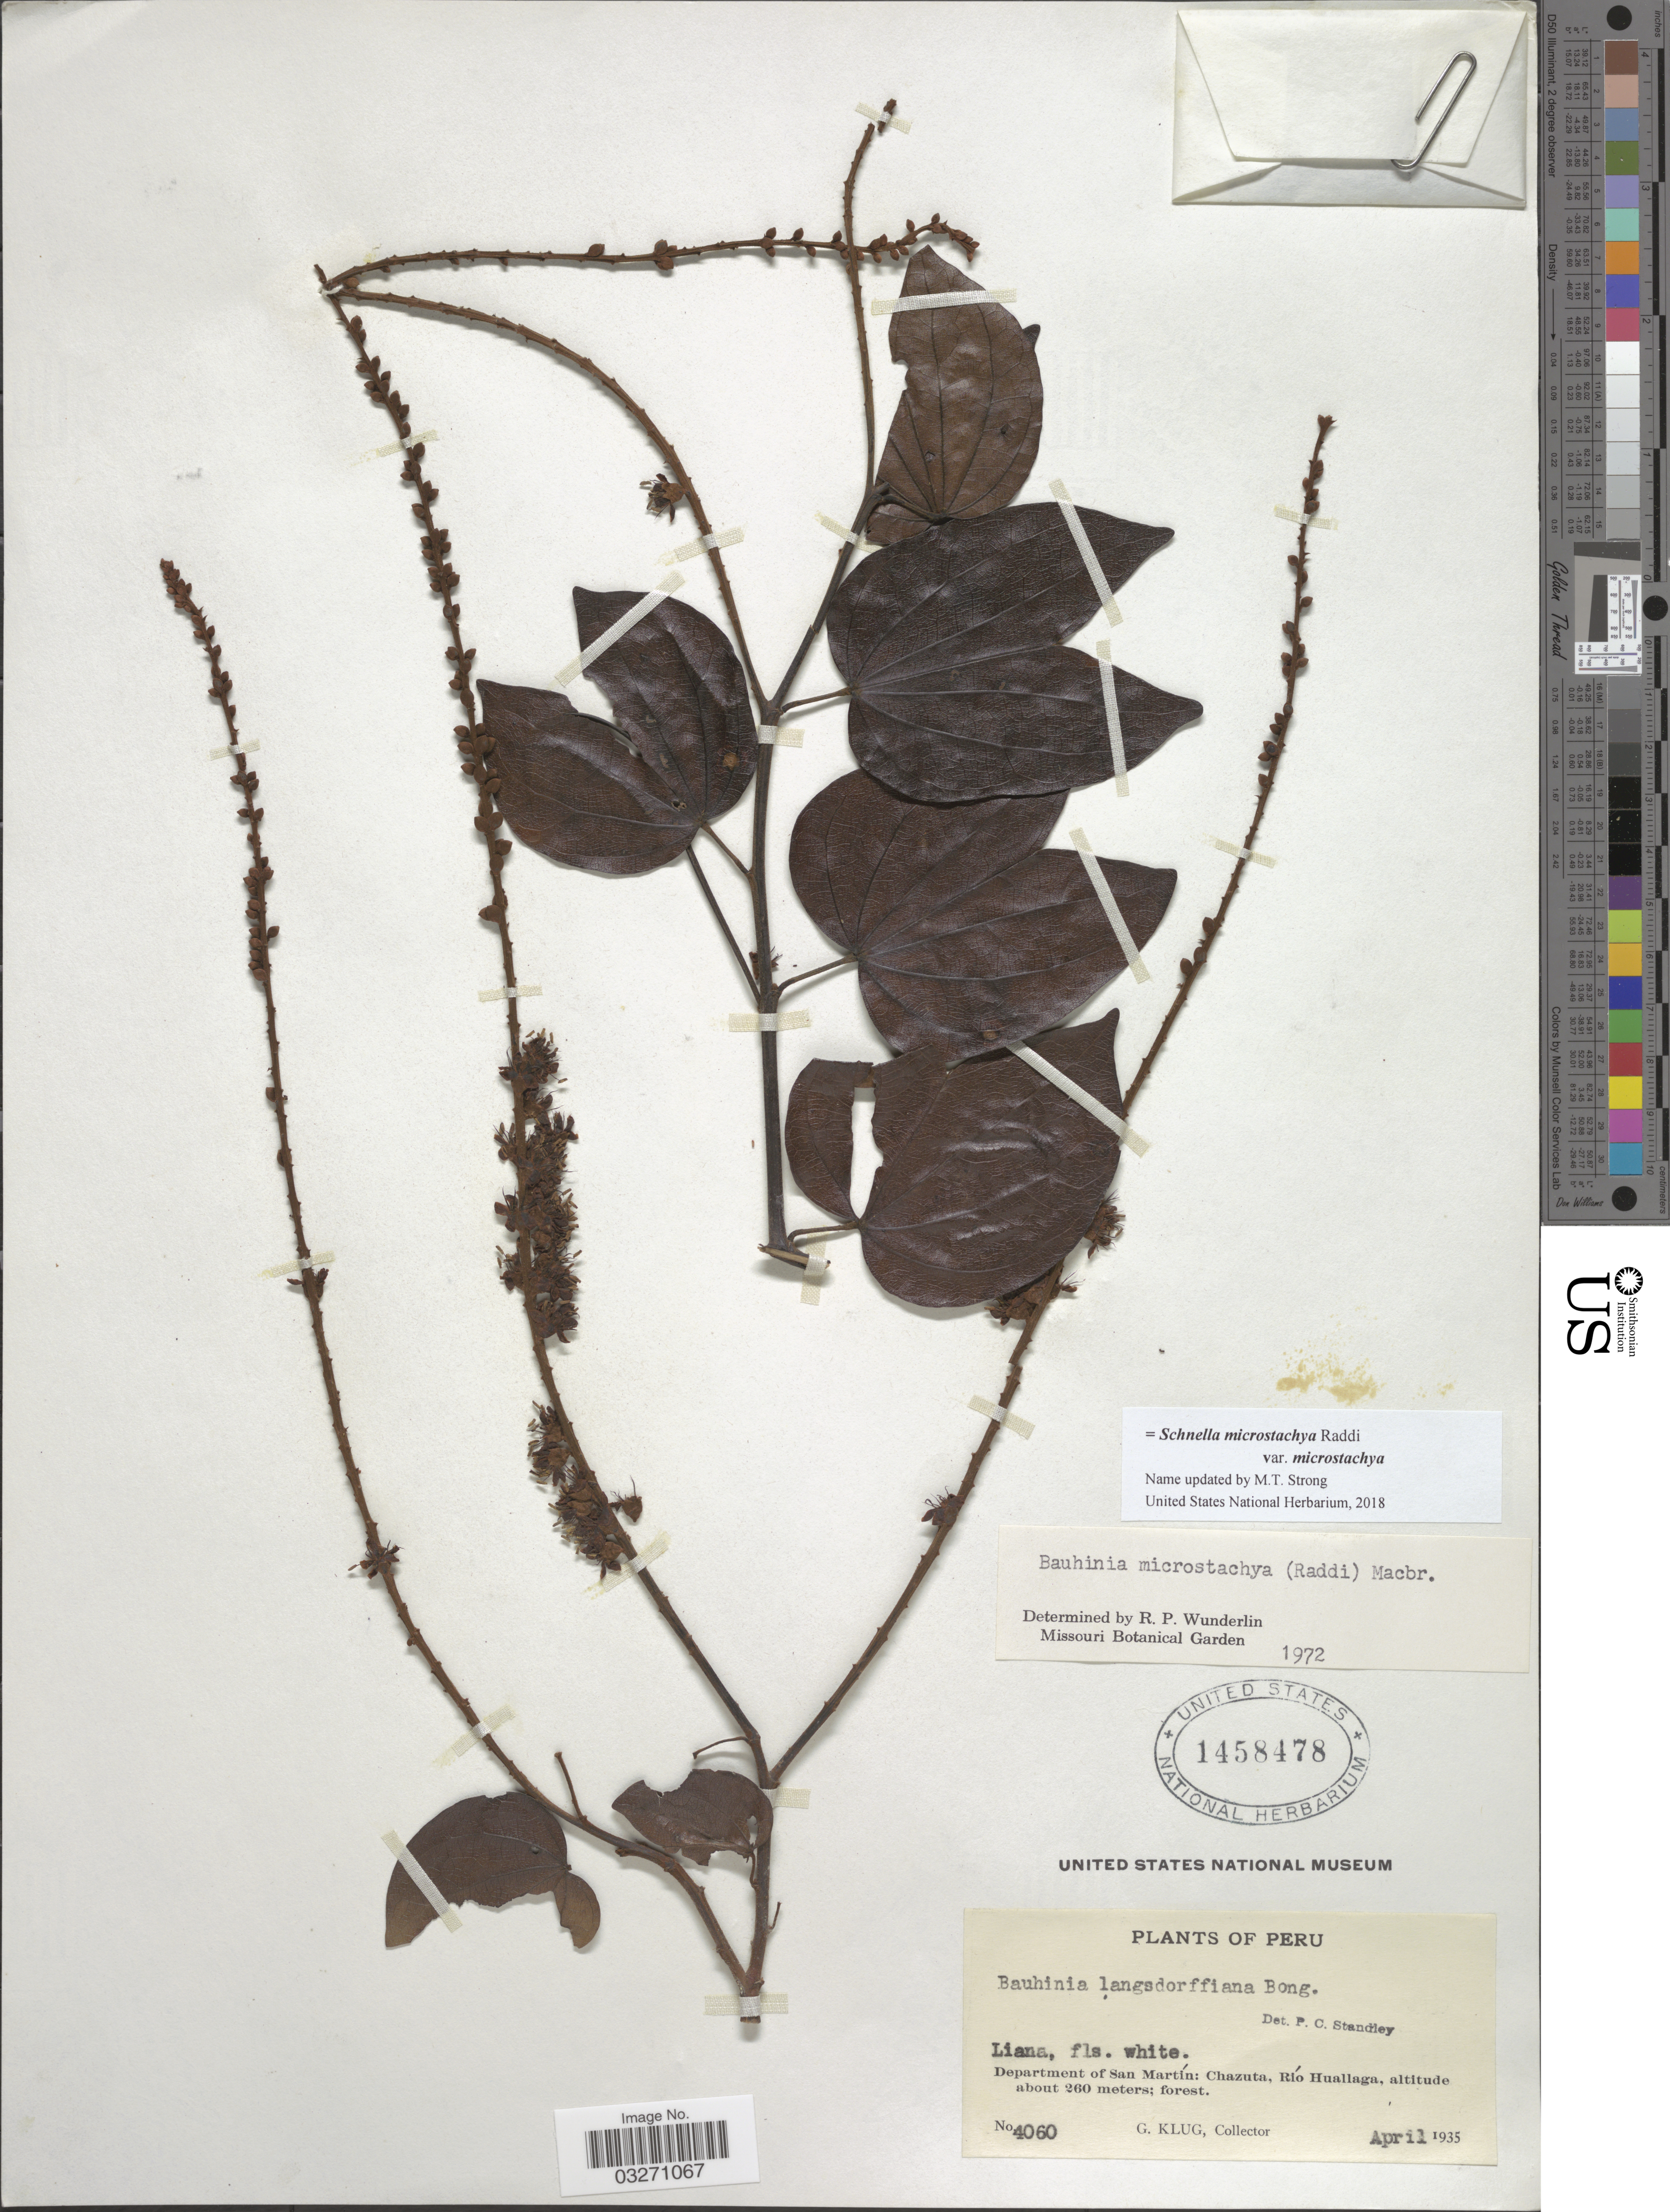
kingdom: Plantae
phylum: Tracheophyta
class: Magnoliopsida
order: Fabales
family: Fabaceae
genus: Schnella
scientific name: Schnella microstachya var. microstachya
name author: Raddi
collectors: G. Klug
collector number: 4060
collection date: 1935-04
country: Peru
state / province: San Martín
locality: Department of San Martín: Chazuta, Río Huallaga.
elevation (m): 260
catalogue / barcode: US 1458478